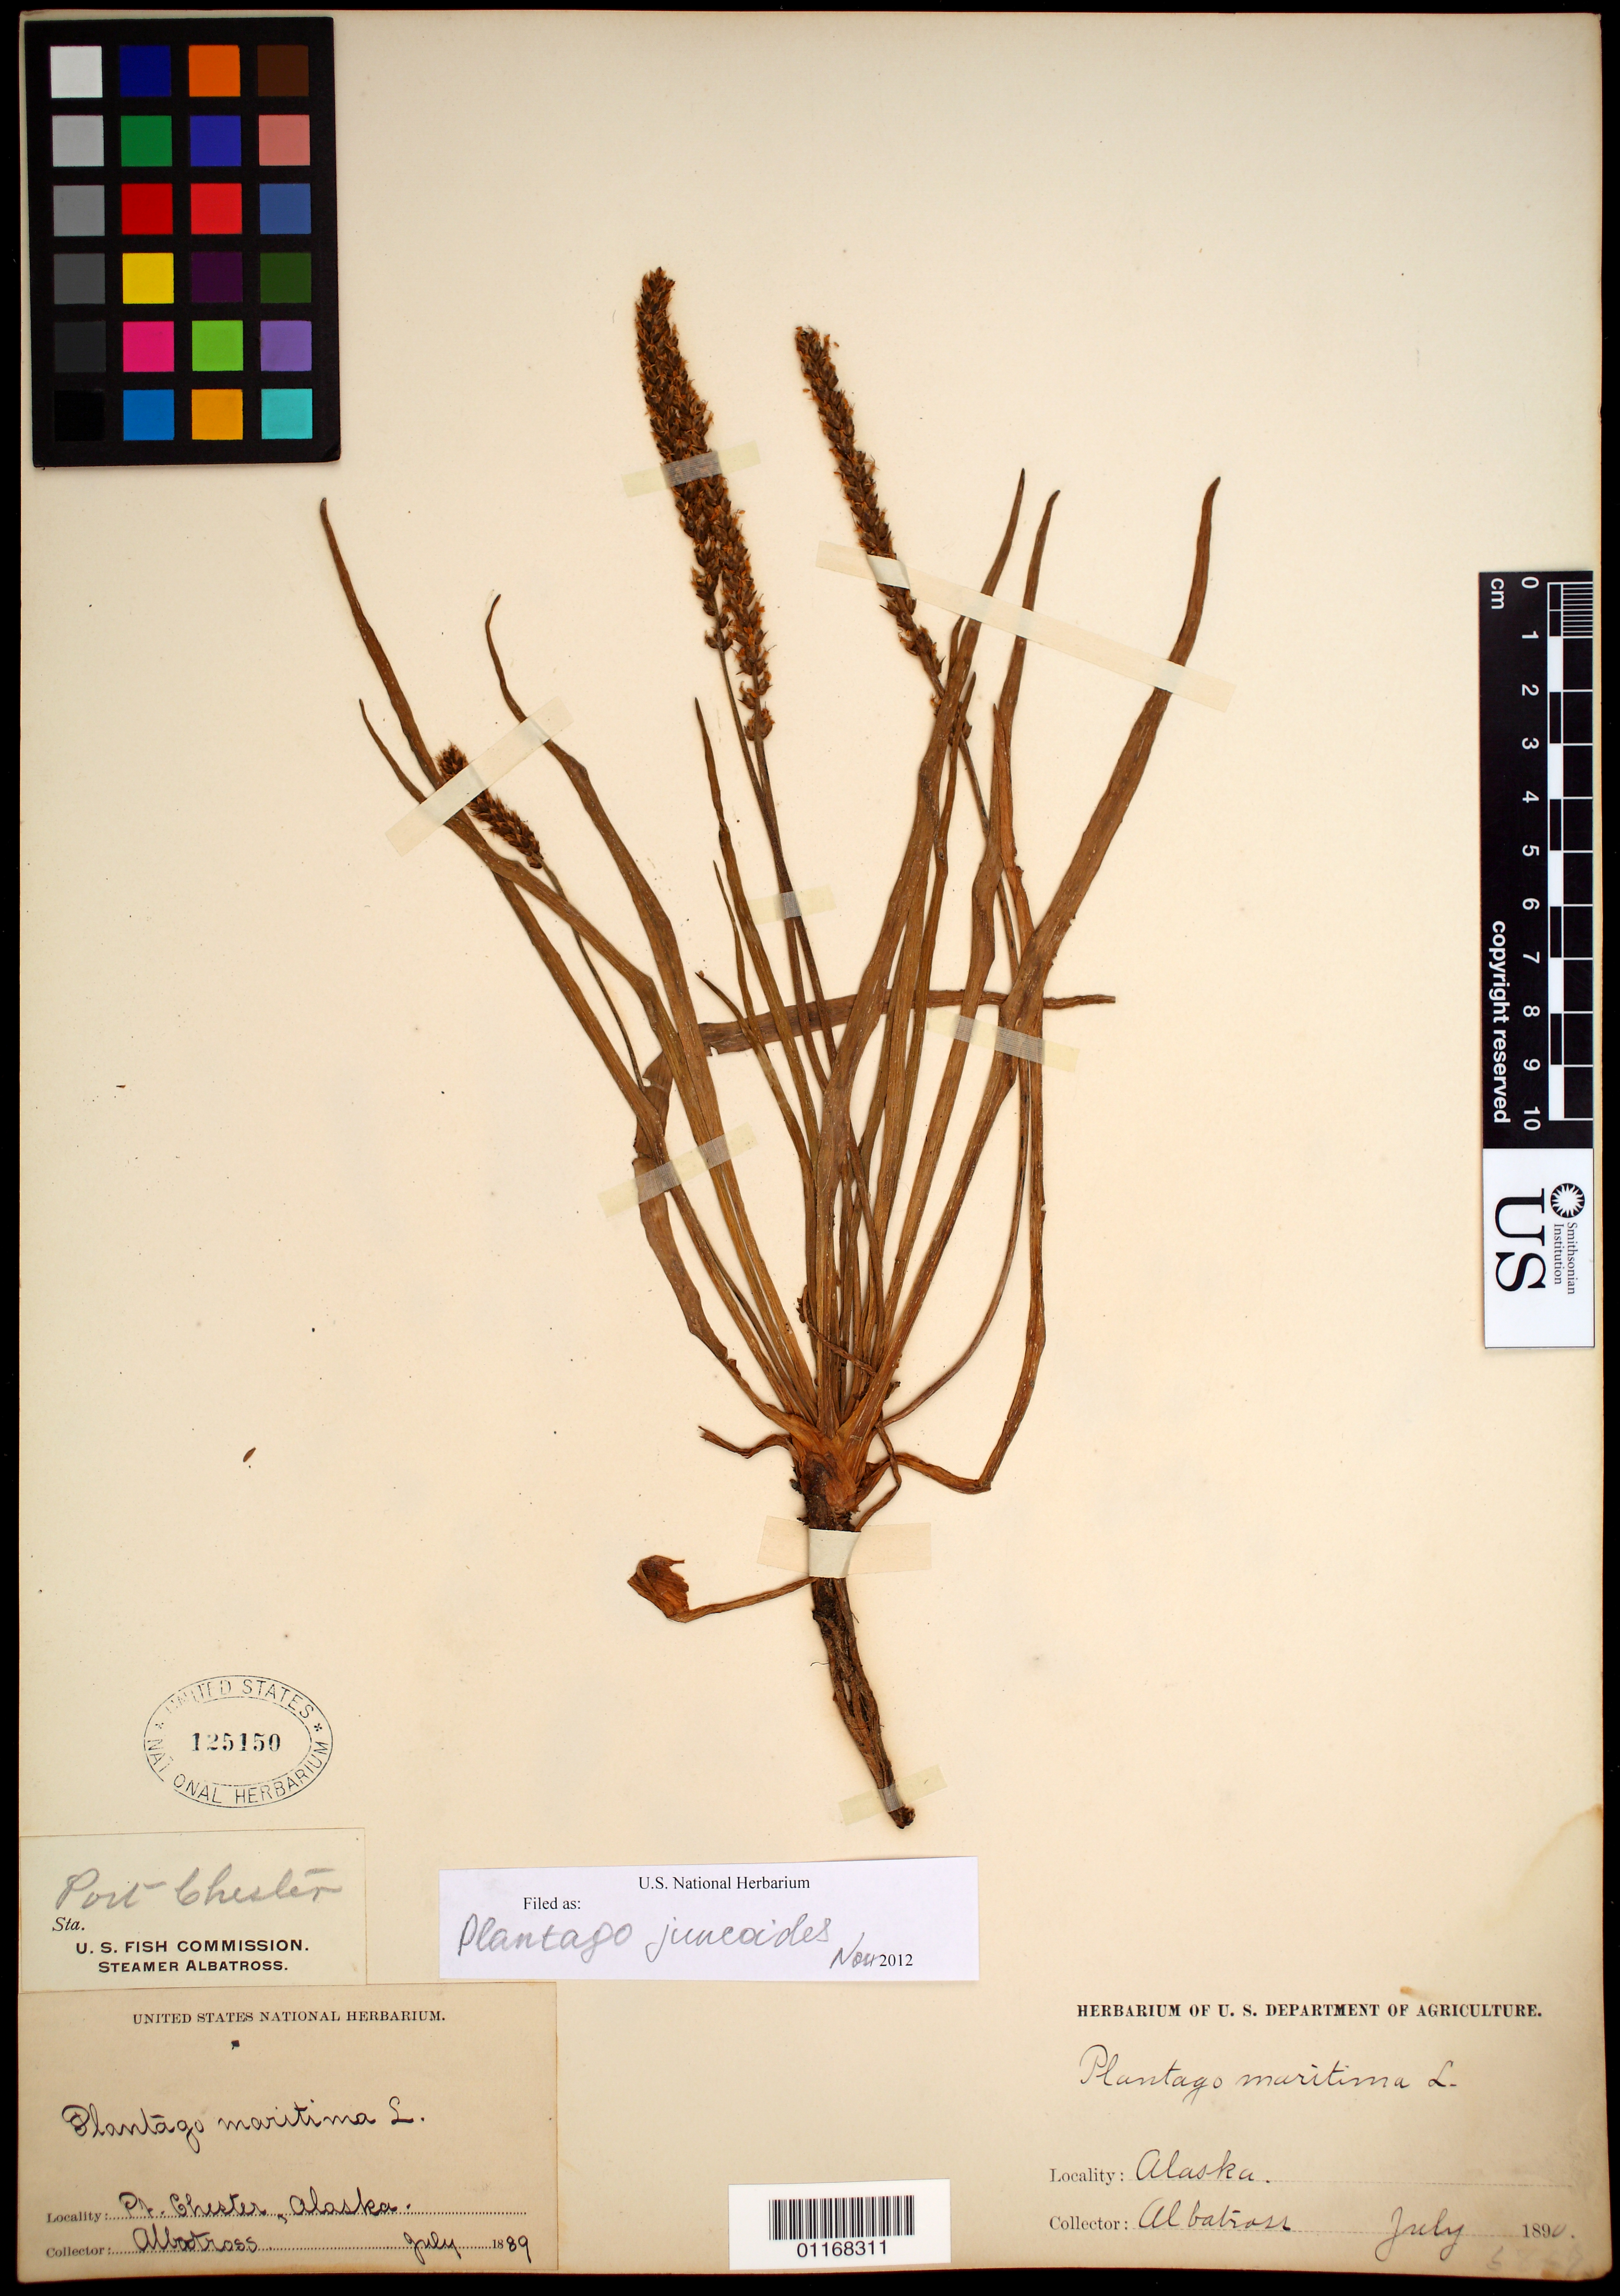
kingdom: Plantae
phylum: Tracheophyta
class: Magnoliopsida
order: Lamiales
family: Plantaginaceae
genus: Plantago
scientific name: Plantago maritima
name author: L.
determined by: Shipunov, Alexey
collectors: "The Albatross"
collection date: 1889-07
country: United States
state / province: Alaska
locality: Pt. Chester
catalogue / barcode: US 125150